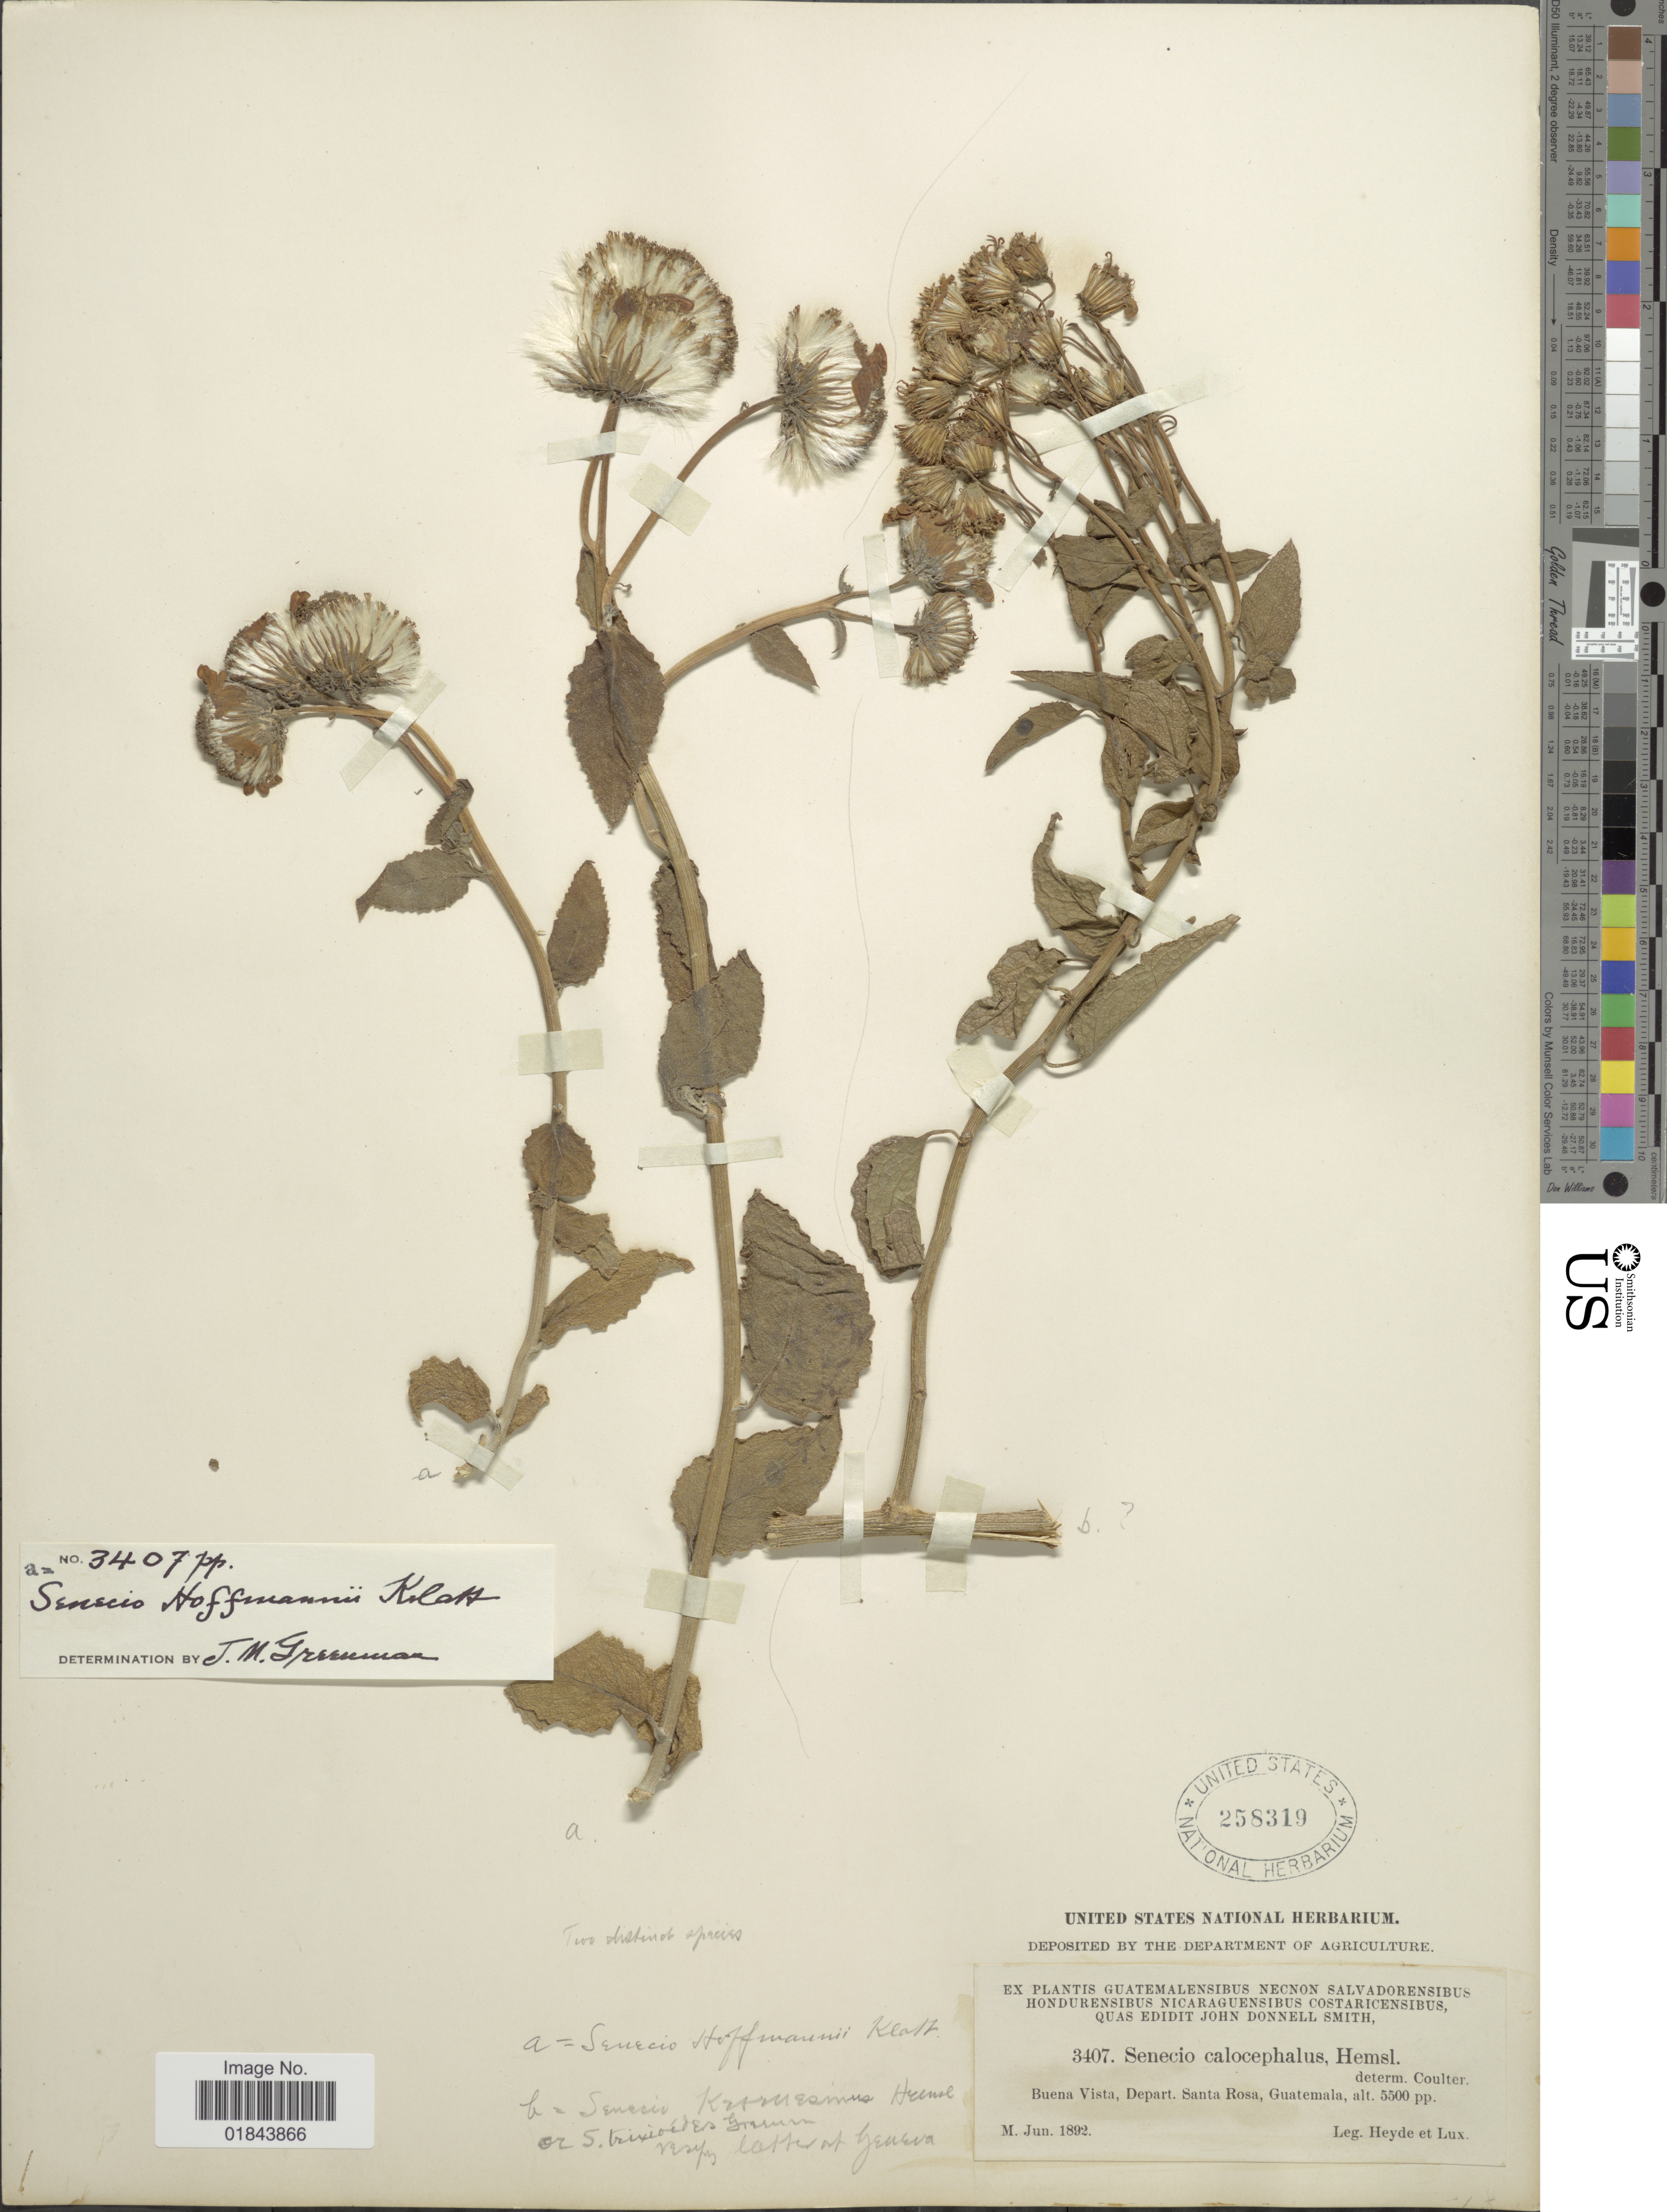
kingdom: Plantae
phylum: Tracheophyta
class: Magnoliopsida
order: Asterales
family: Asteraceae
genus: Pseudogynoxys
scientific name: Pseudogynoxys cummingii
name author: (Benth.) H. Rob. & Cuatrec.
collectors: Heyde & Lux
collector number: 3407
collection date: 1892-06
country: Guatemala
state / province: Santa Rosa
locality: Buena Vista, Depart. Santa Rosa, Guatemala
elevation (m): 1676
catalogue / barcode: US 258319